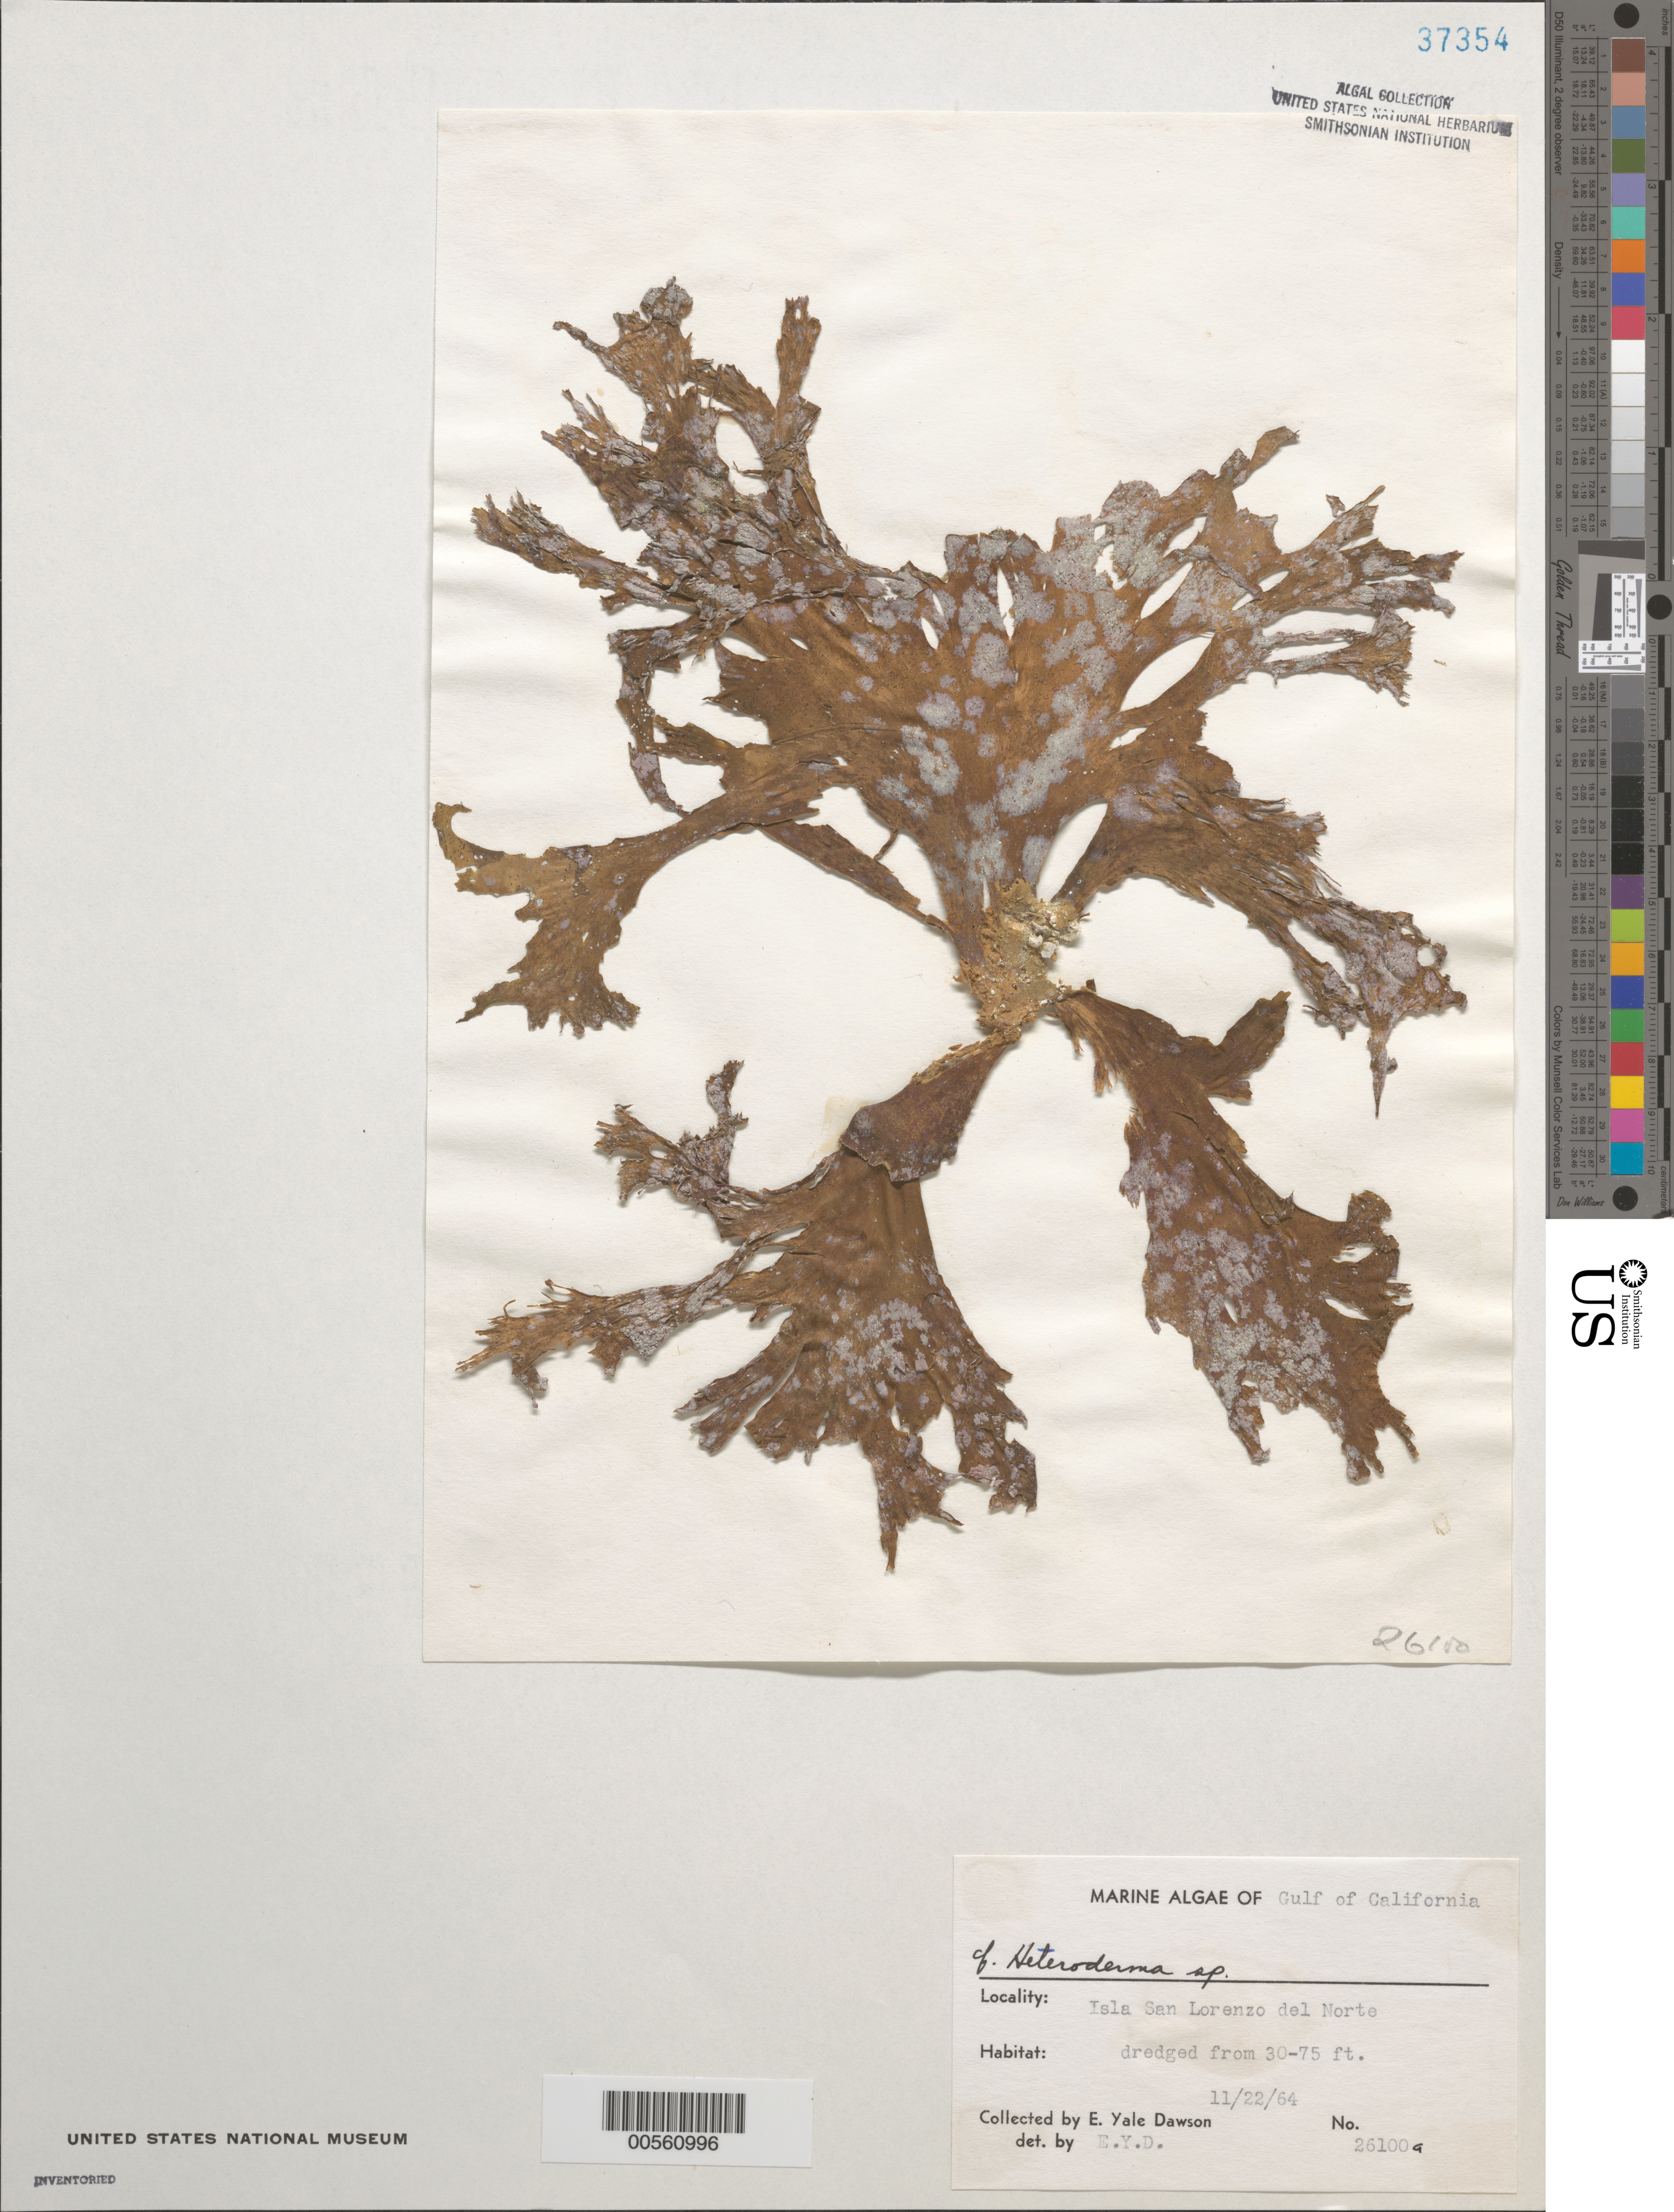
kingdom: Plantae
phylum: Rhodophyta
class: Florideophyceae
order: Corallinales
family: Corallinaceae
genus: Heteroderma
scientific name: Heteroderma sp.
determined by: Dawson, E. Y.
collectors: E. Y. Dawson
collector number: EYD 26100a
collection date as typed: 22 Nov 1964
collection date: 1964-11-22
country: Mexico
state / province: Baja California Norte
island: Isla San Lorenzo del Norte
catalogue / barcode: US 37354